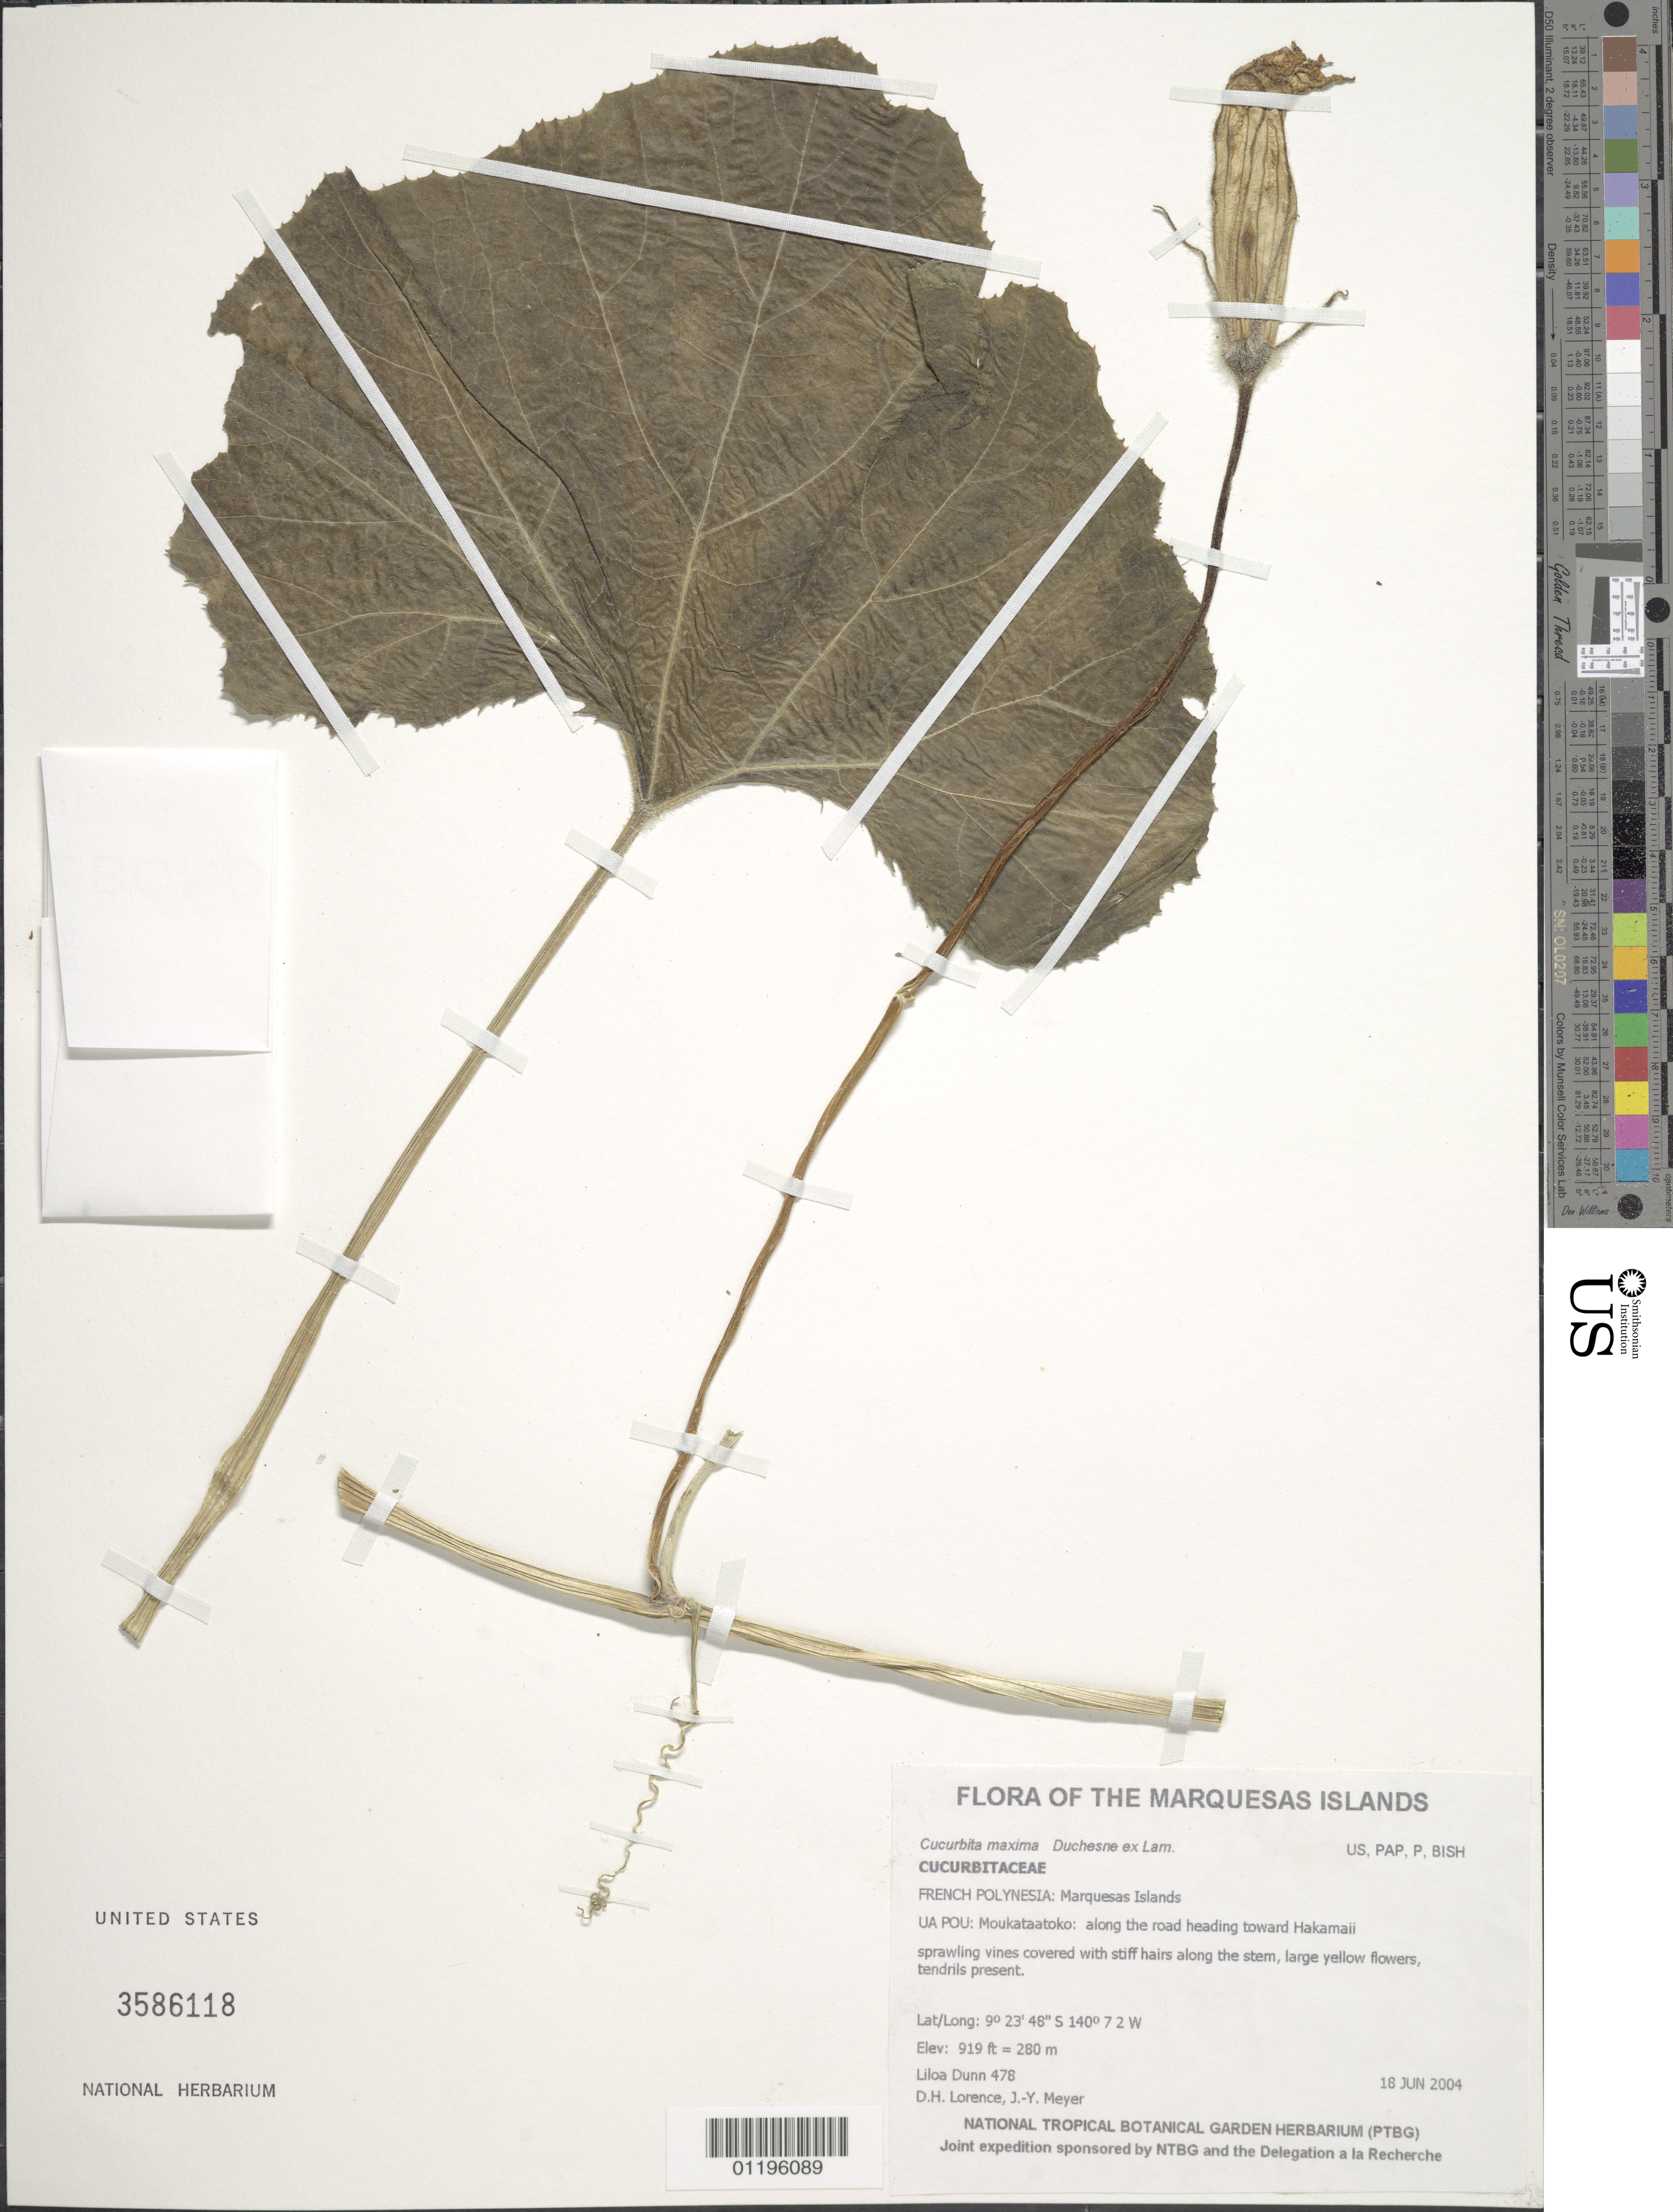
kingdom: Plantae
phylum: Tracheophyta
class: Magnoliopsida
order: Cucurbitales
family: Cucurbitaceae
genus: Cucurbita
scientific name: Cucurbita maxima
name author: Duchesne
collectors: L. Dunn, D. Lorence & J.-Y. Meyer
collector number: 478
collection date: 2004-06-18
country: French Polynesia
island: Ua Pou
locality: Moukataatoko: along the road heading toward Hakamaii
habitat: Along road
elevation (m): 280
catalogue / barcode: US 3586118